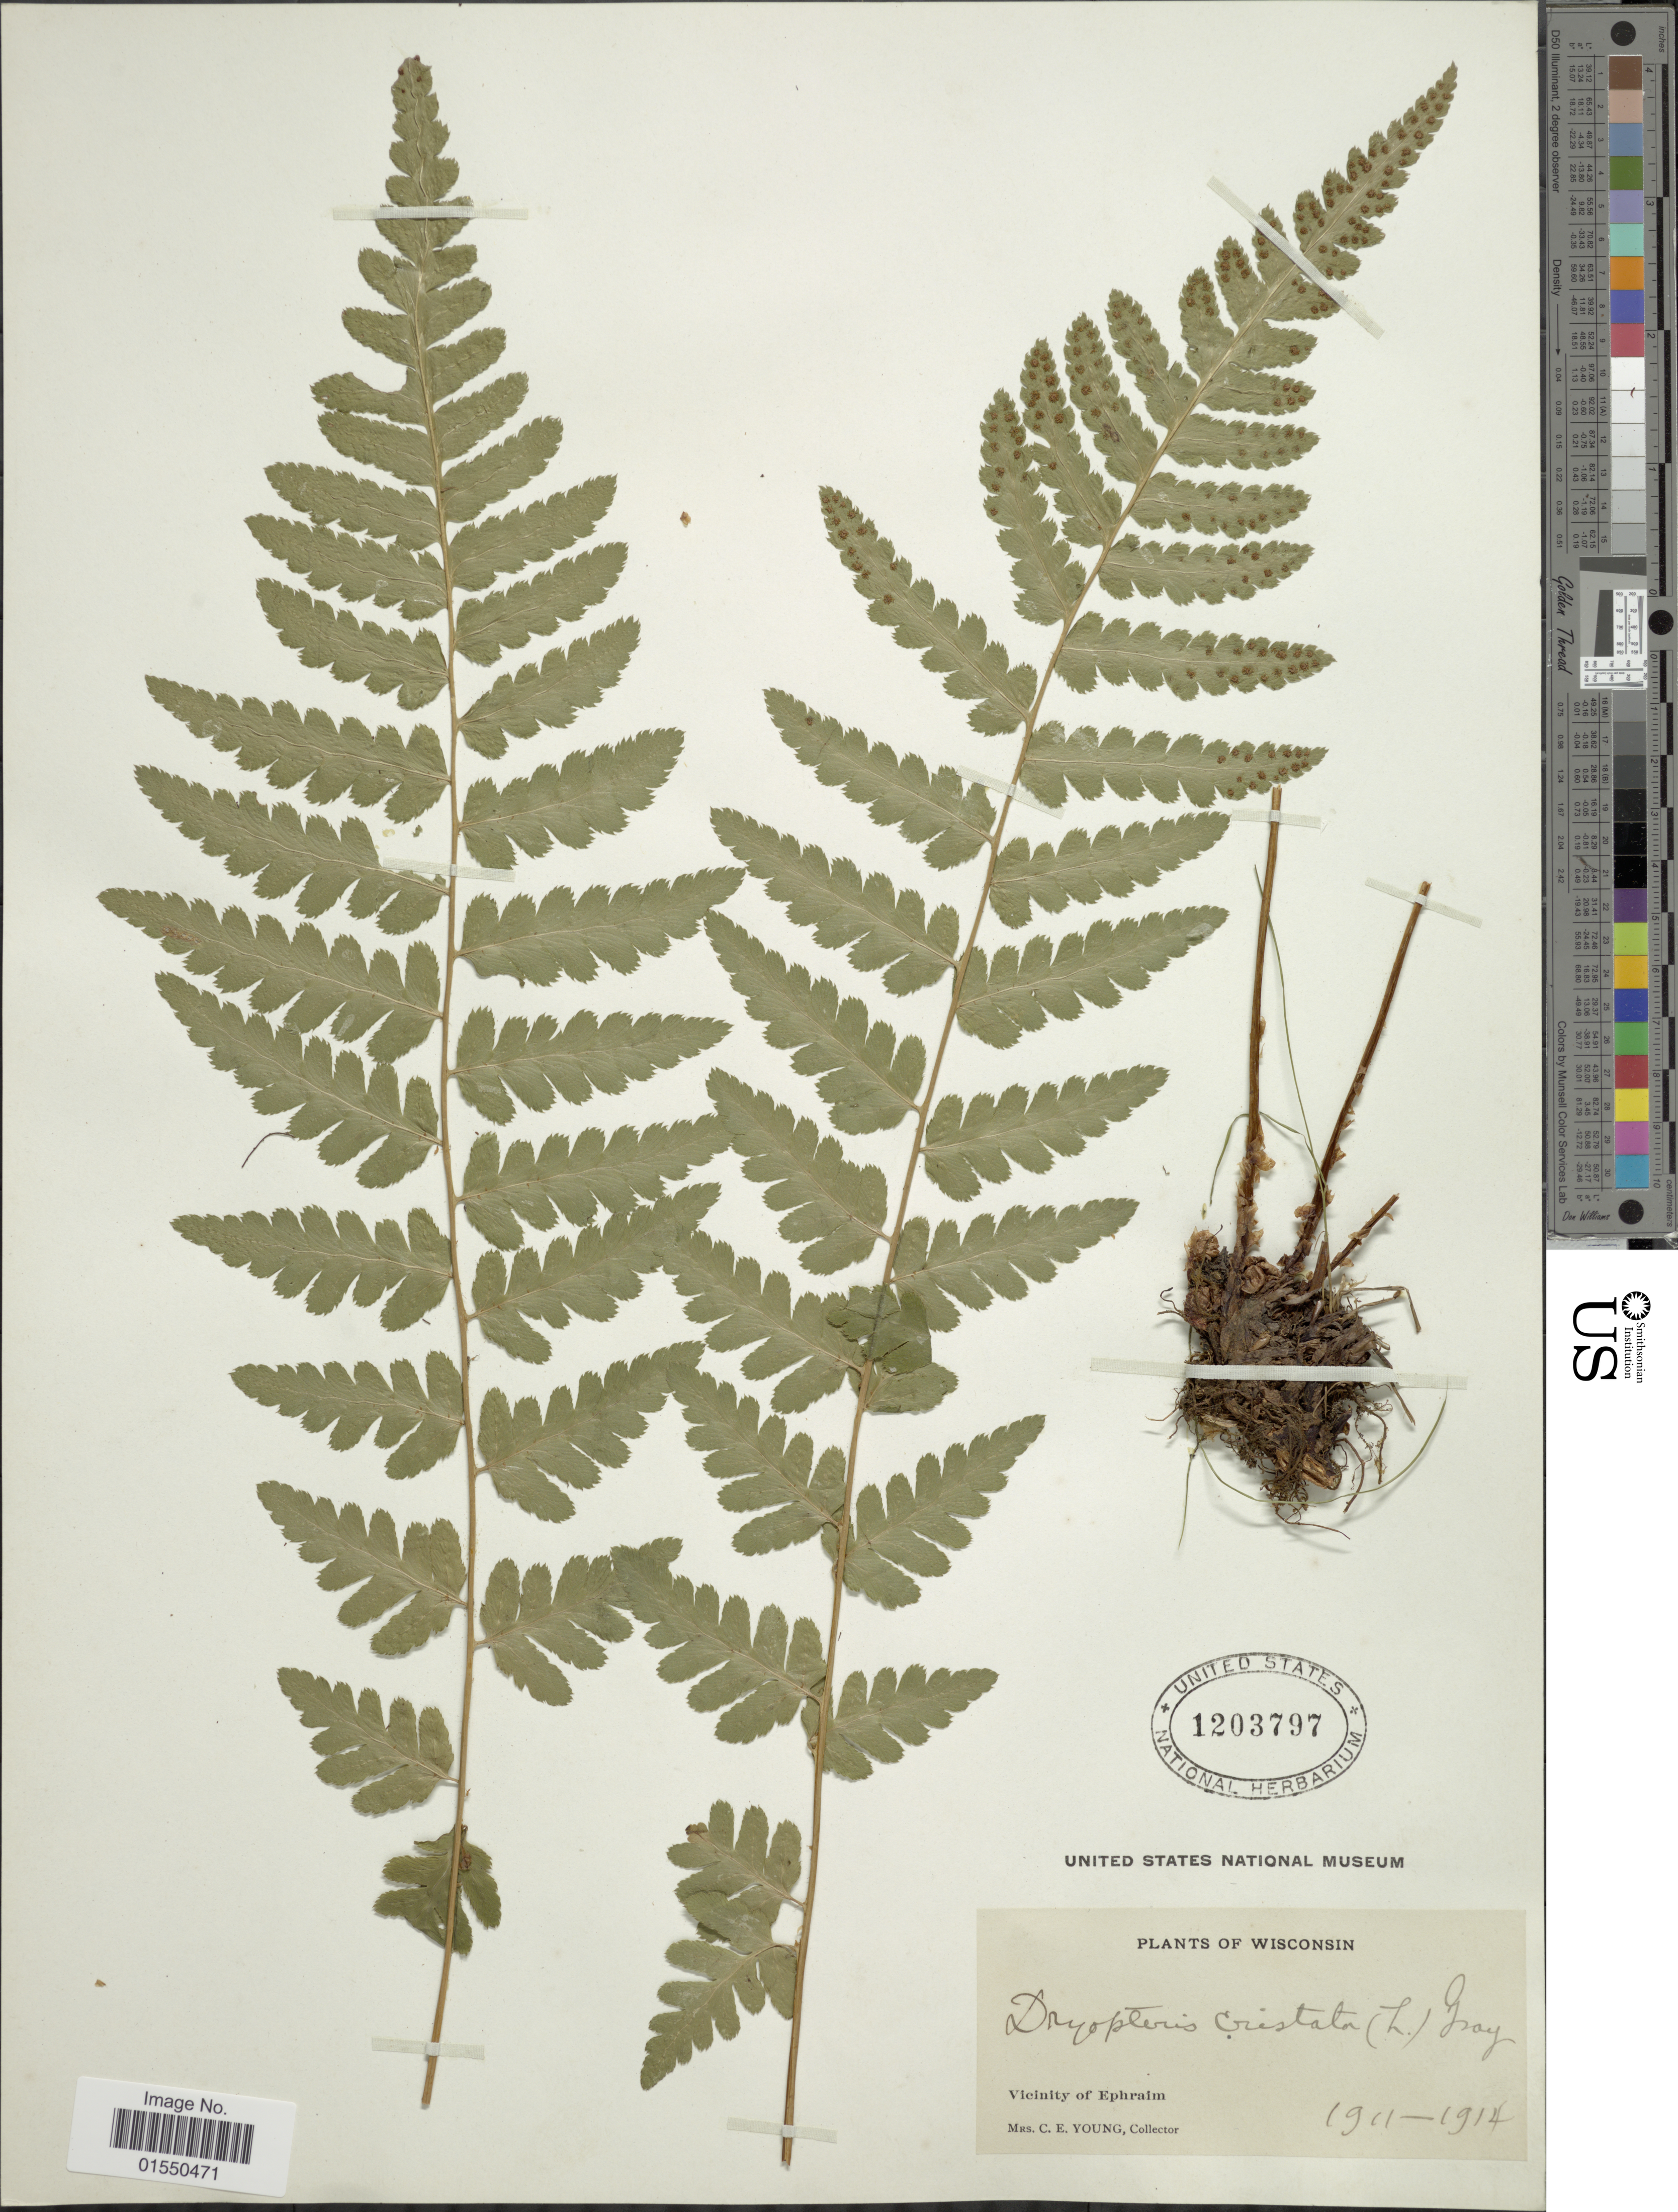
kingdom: Plantae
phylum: Tracheophyta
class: Polypodiopsida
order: Polypodiales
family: Dryopteridaceae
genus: Dryopteris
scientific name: Dryopteris cristata var. spinulosa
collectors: C. Young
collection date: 1911/1914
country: United States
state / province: Wisconsin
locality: Vicinity of Ephraim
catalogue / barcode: US 1203797